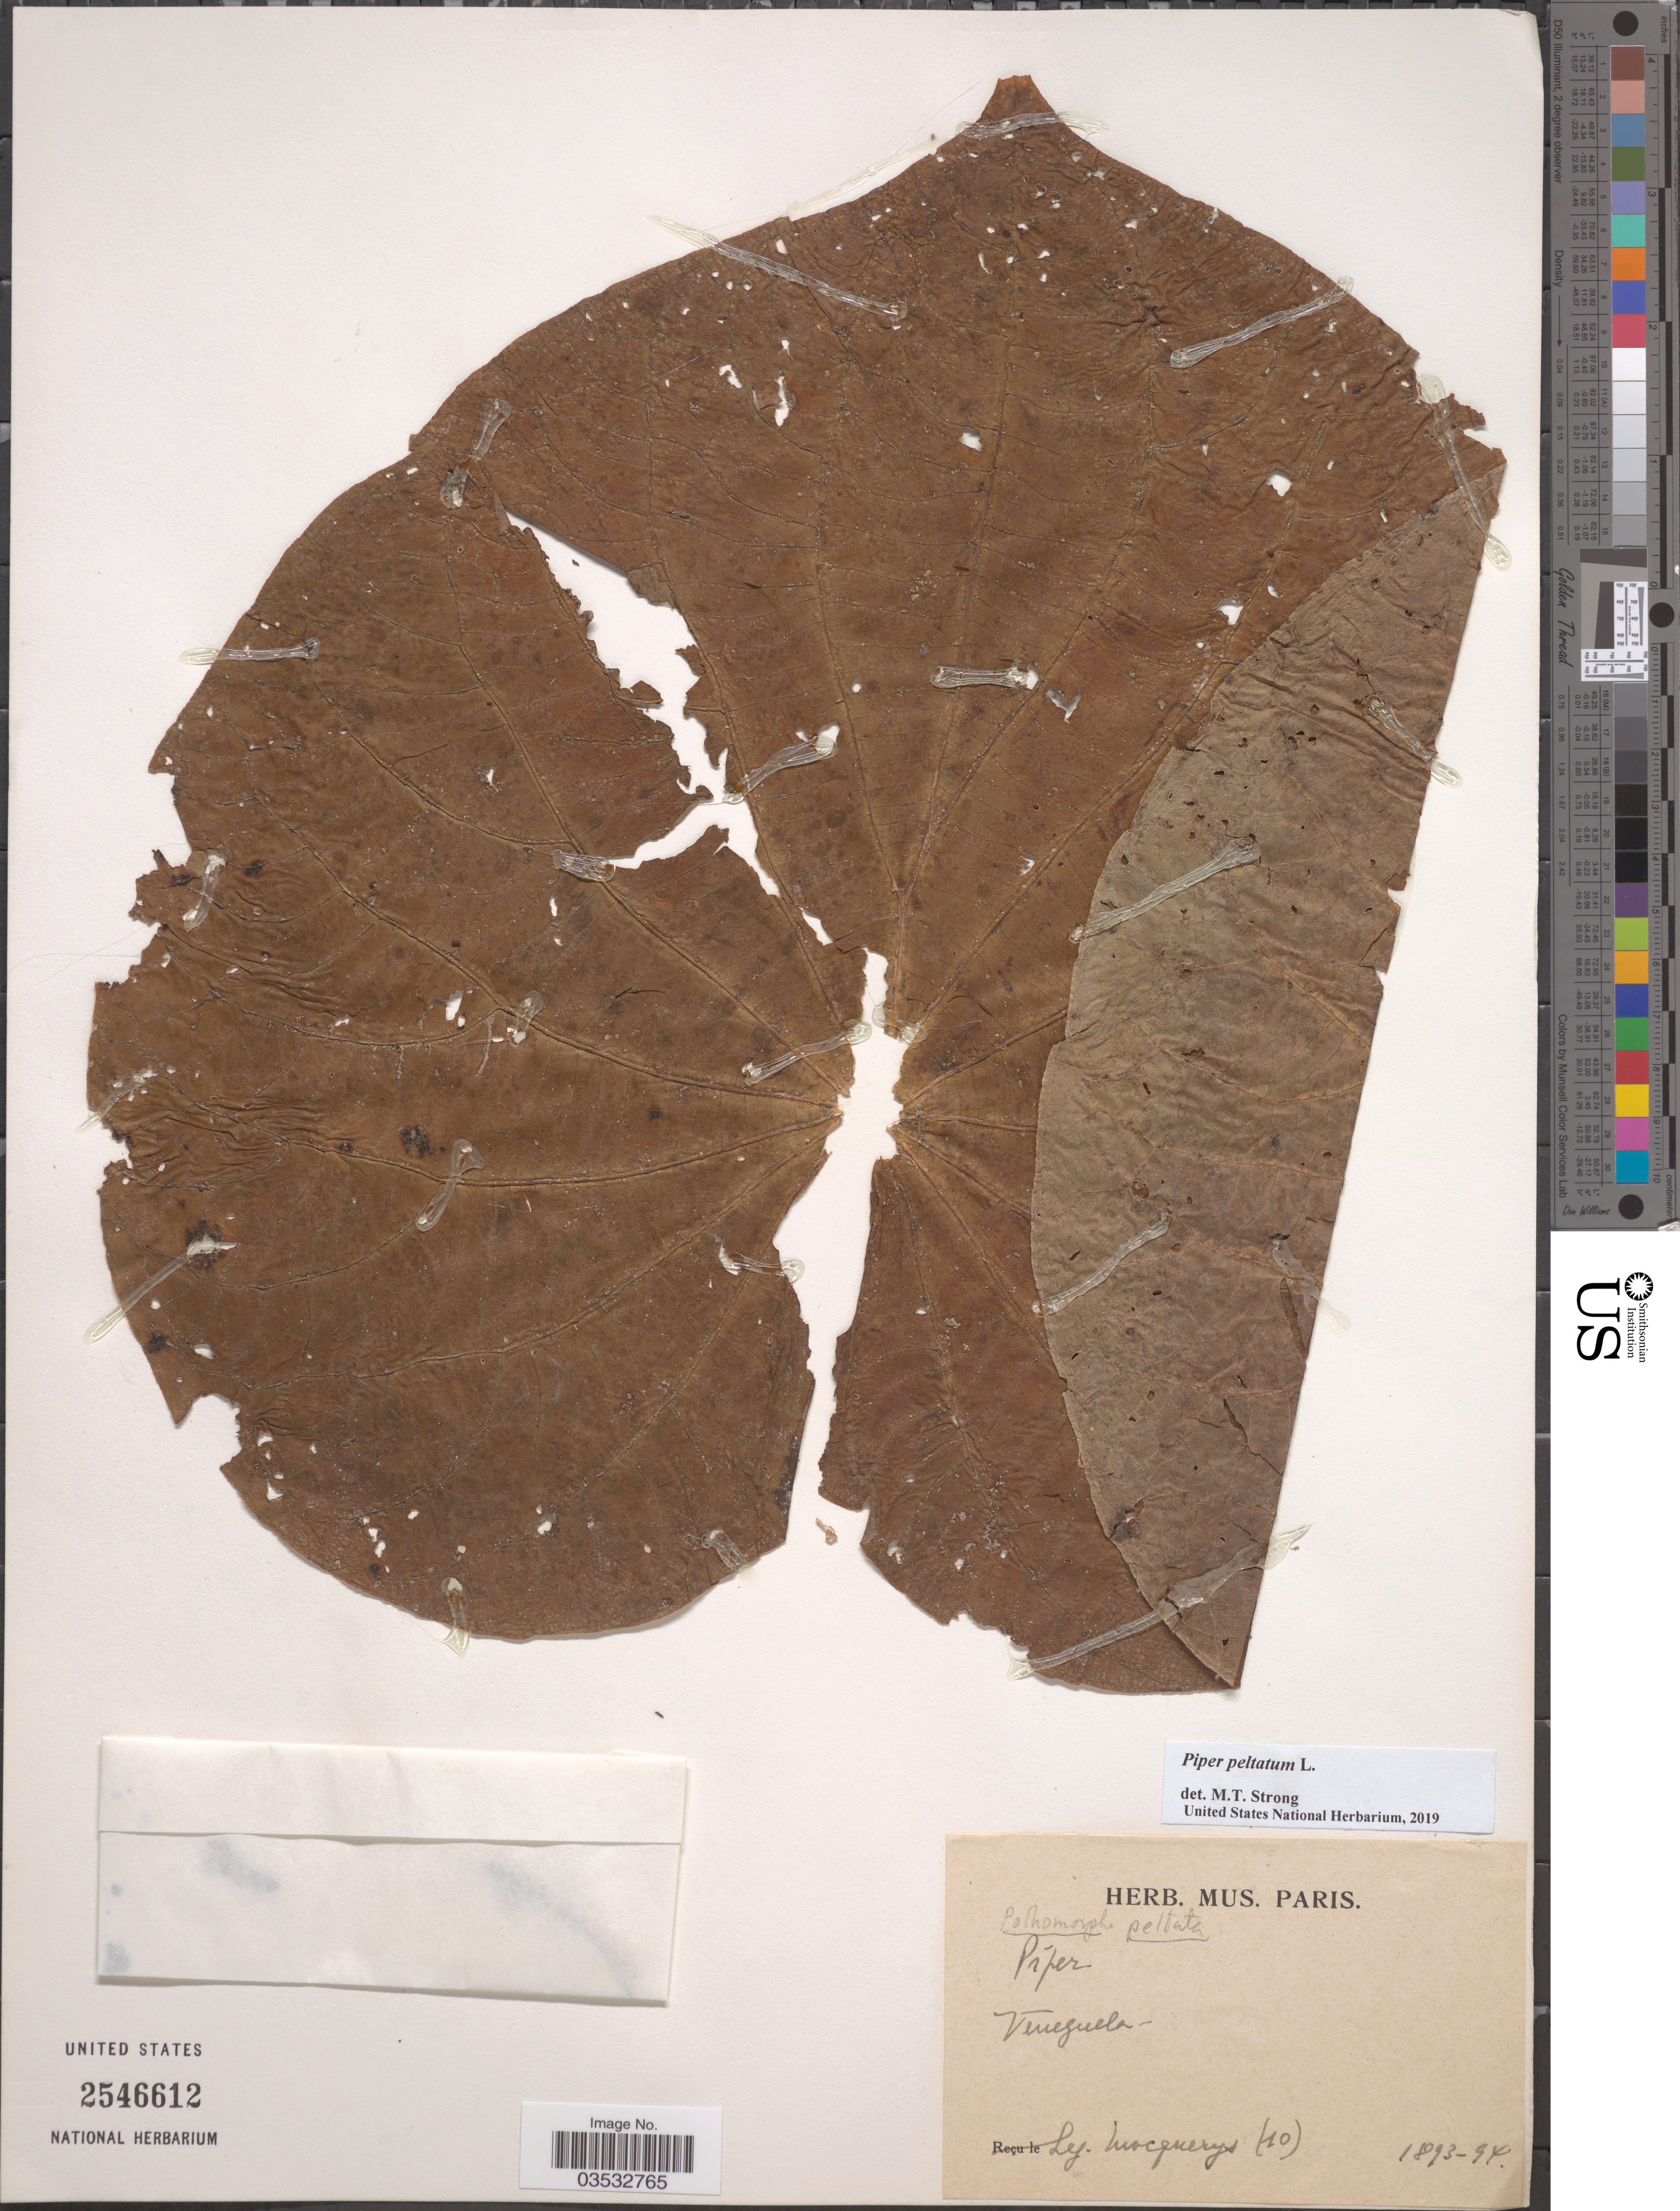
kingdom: Plantae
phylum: Tracheophyta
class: Magnoliopsida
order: Piperales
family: Piperaceae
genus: Piper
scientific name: Piper peltatum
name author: L.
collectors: A. Mocquerys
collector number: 10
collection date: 1893/1894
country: Venezuela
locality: S.L.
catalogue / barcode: US 2546612